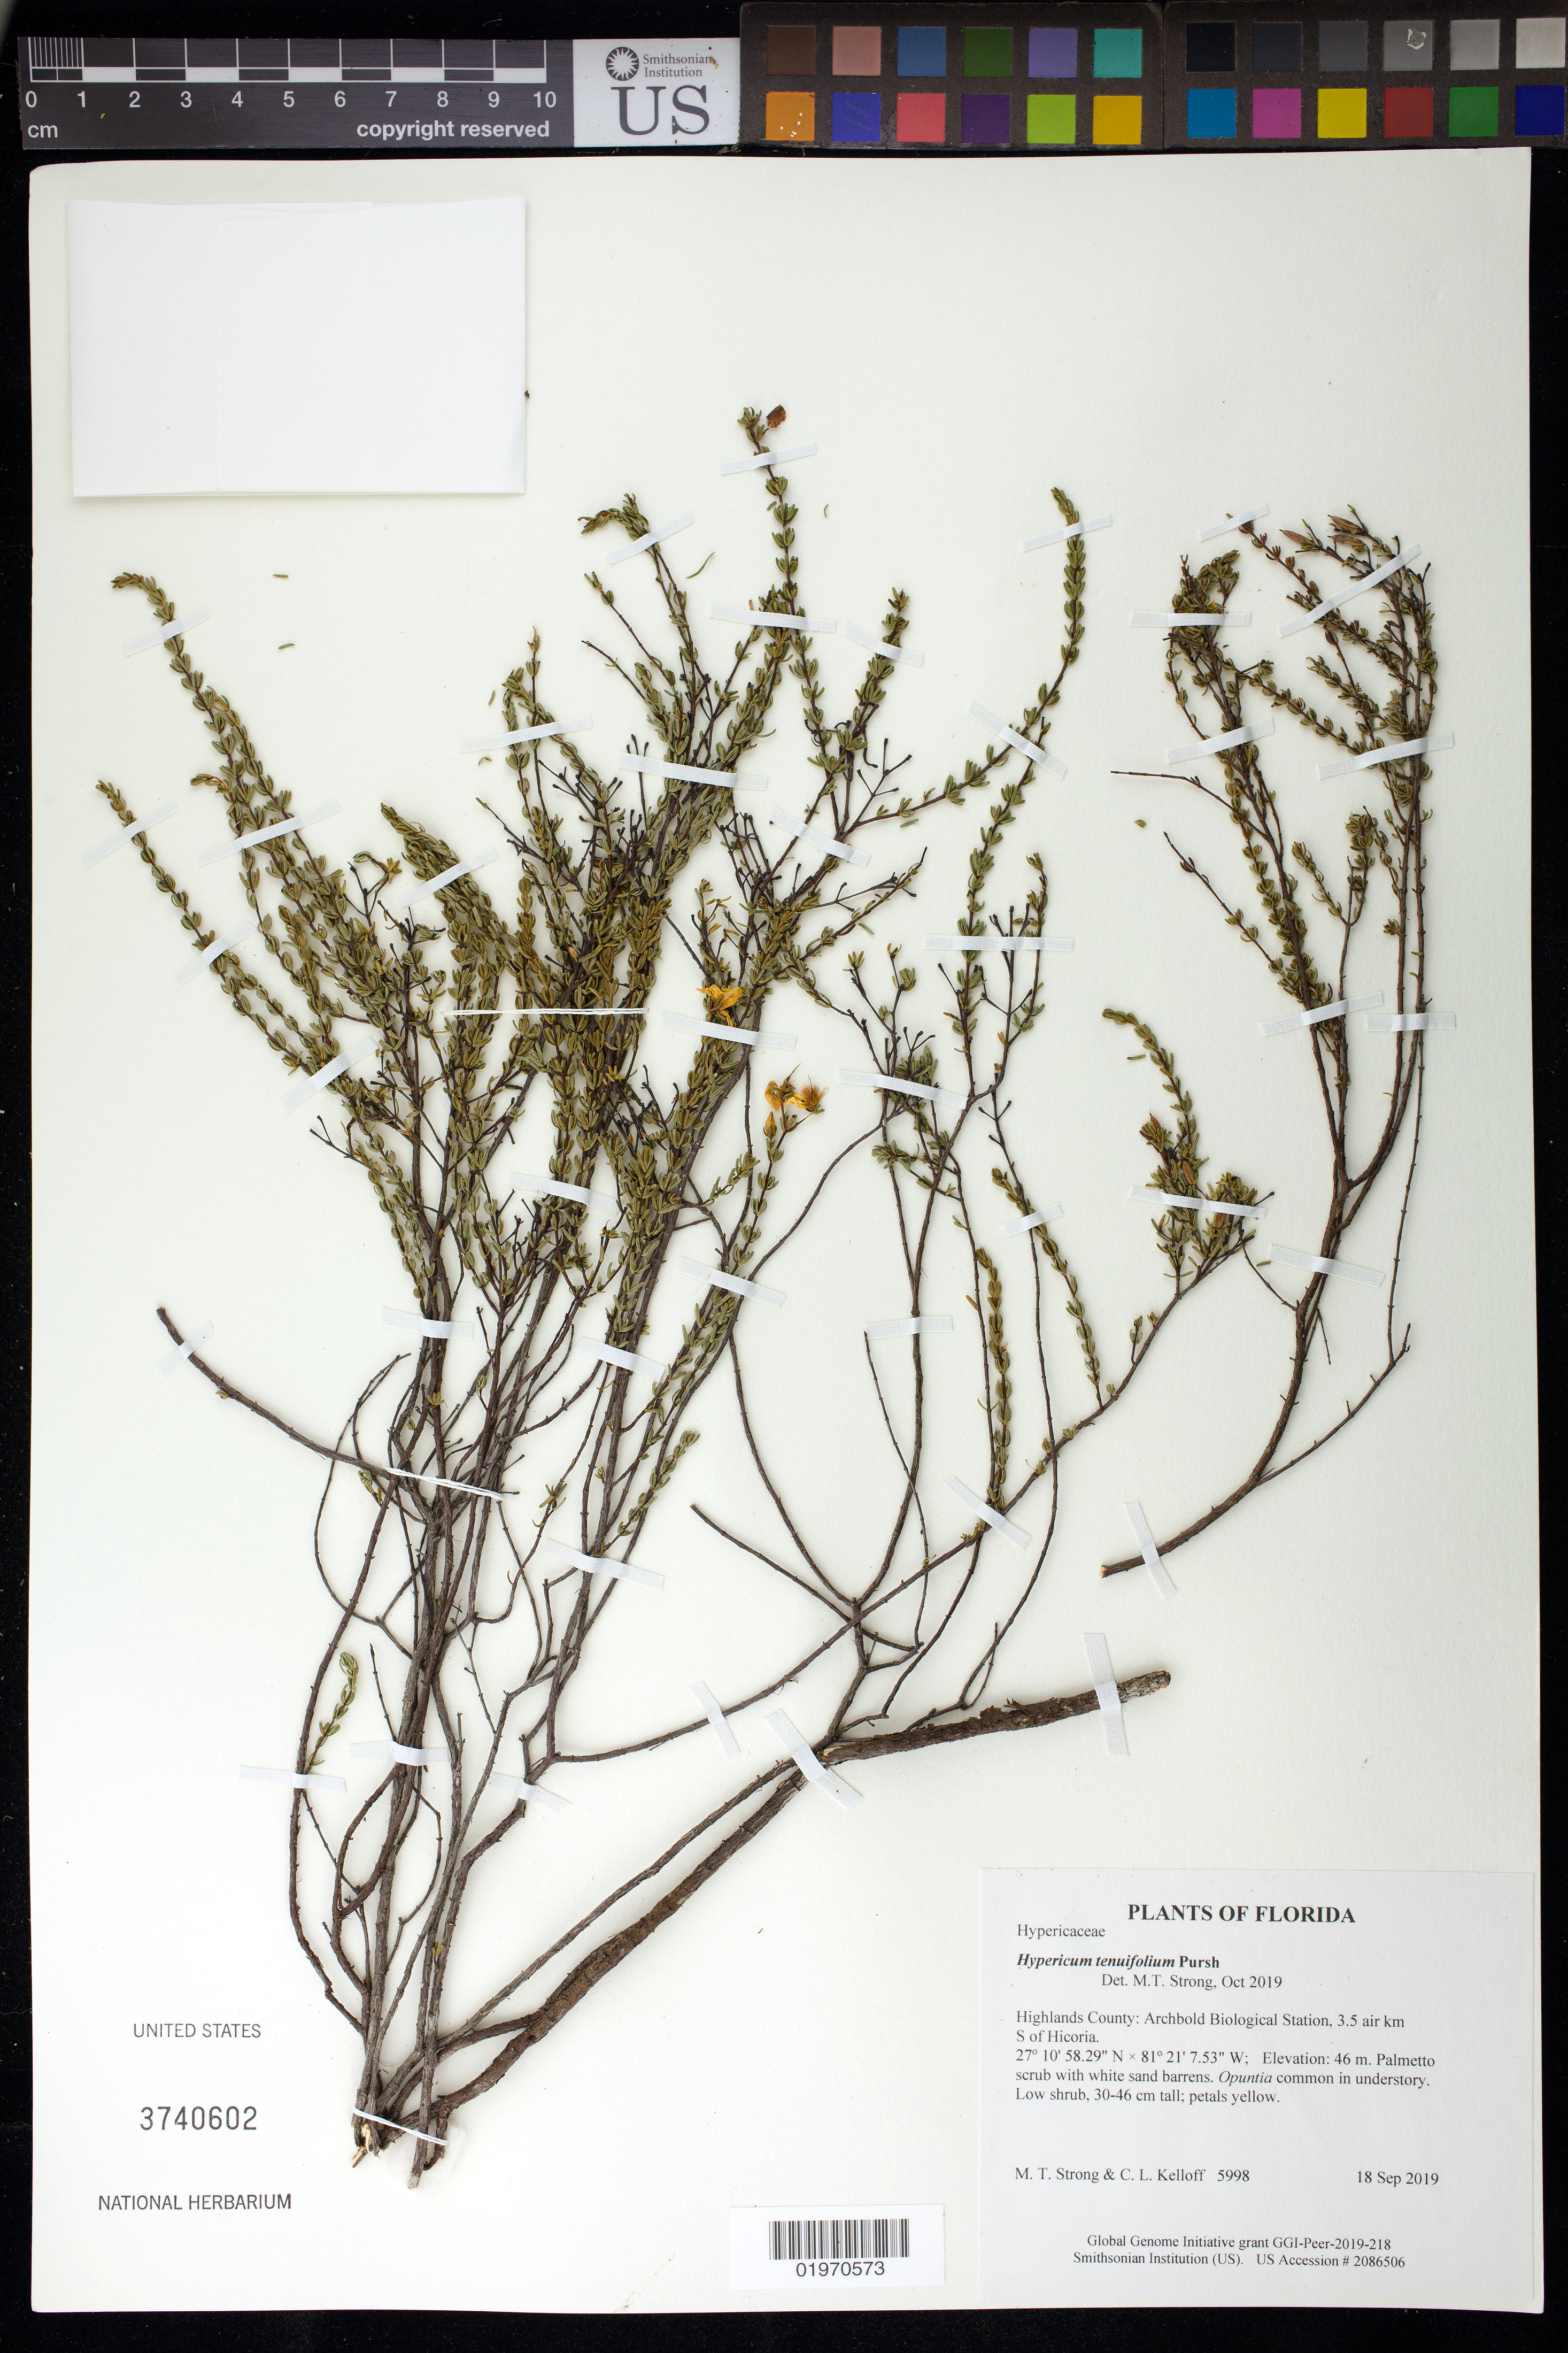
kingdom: Plantae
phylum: Tracheophyta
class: Magnoliopsida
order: Malpighiales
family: Hypericaceae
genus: Hypericum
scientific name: Hypericum tenuifolium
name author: Pursh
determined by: Strong, Mark T., (BOT), Smithsonian Institution - National Museum of Natural History (UNITED STATES)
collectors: M. T. Strong & C. L. Kelloff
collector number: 5998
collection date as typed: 18 Sep 2019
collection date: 2019-09-18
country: United States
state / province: Florida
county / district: Highlands County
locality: Archbold Biological Station, 3.5 air km S of Hicoria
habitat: Palmetto scrub with white sand barrens. Opuntia common in understory.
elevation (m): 46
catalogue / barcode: US 3740602